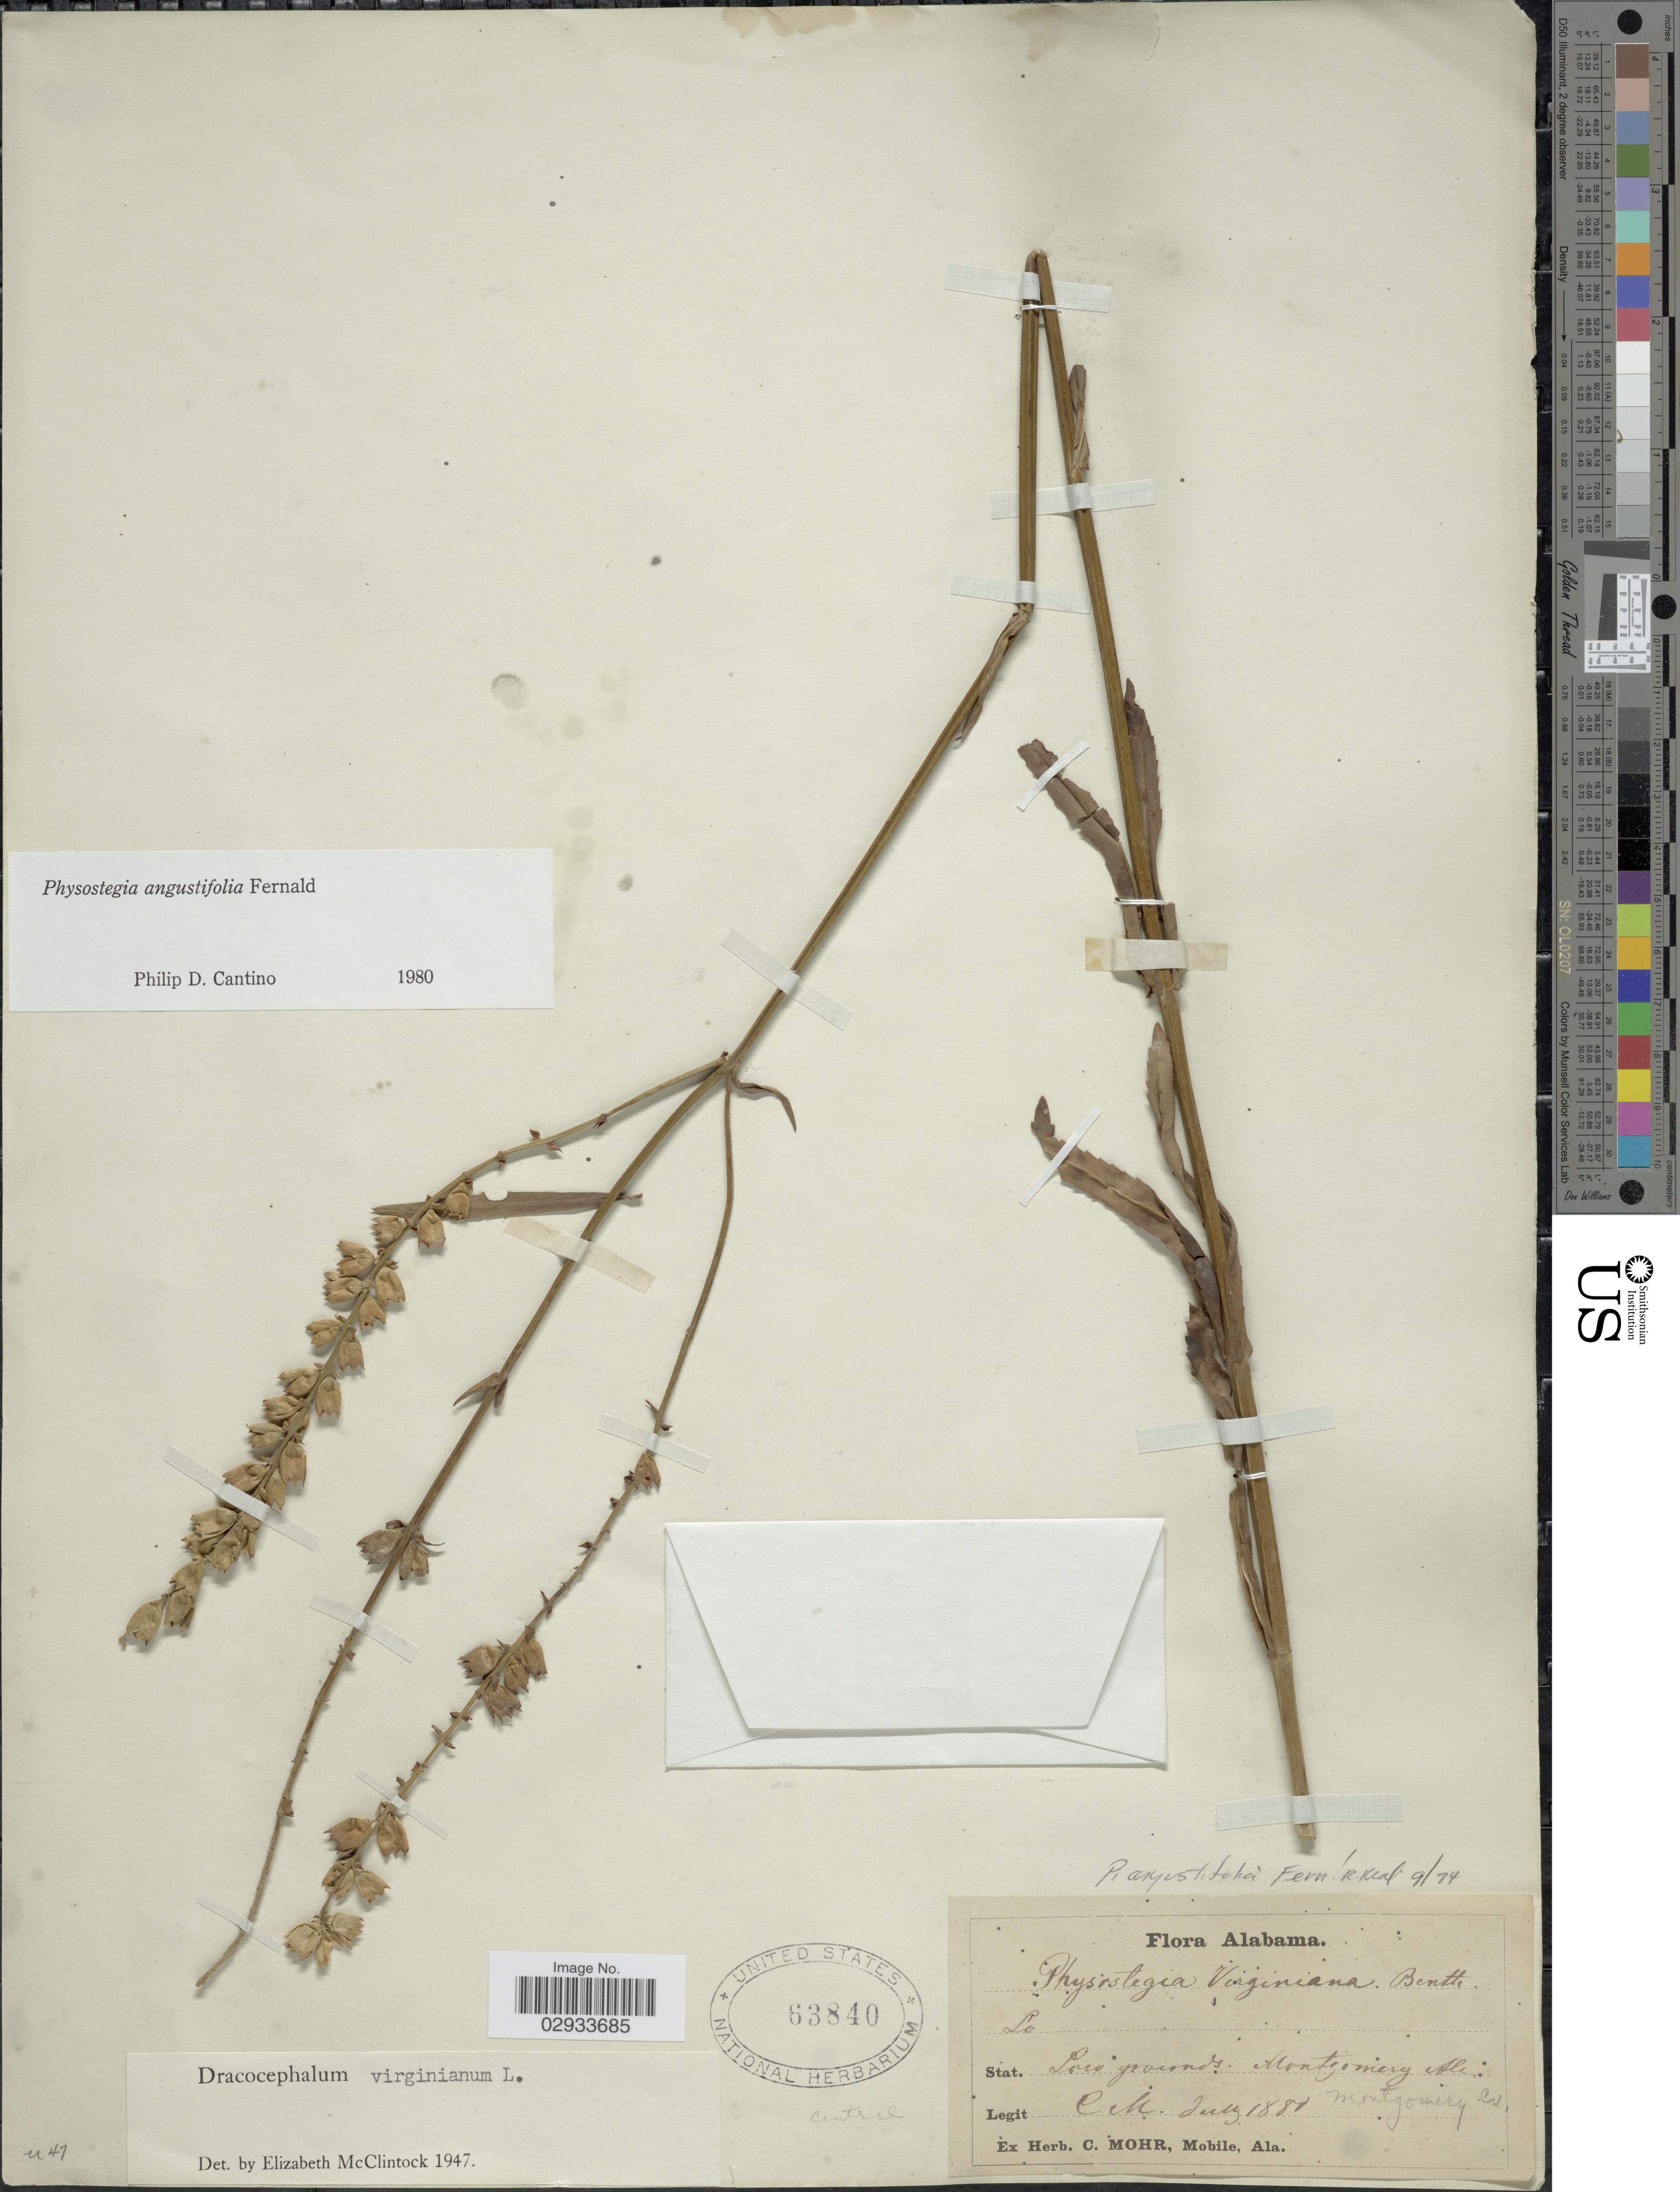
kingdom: Plantae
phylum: Tracheophyta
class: Magnoliopsida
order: Lamiales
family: Lamiaceae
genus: Physostegia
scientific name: Physostegia angustifolia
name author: Fernald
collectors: C. T. Mohr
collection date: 1880-07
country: United States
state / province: Alabama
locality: Montgomery Co.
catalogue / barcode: US 63840